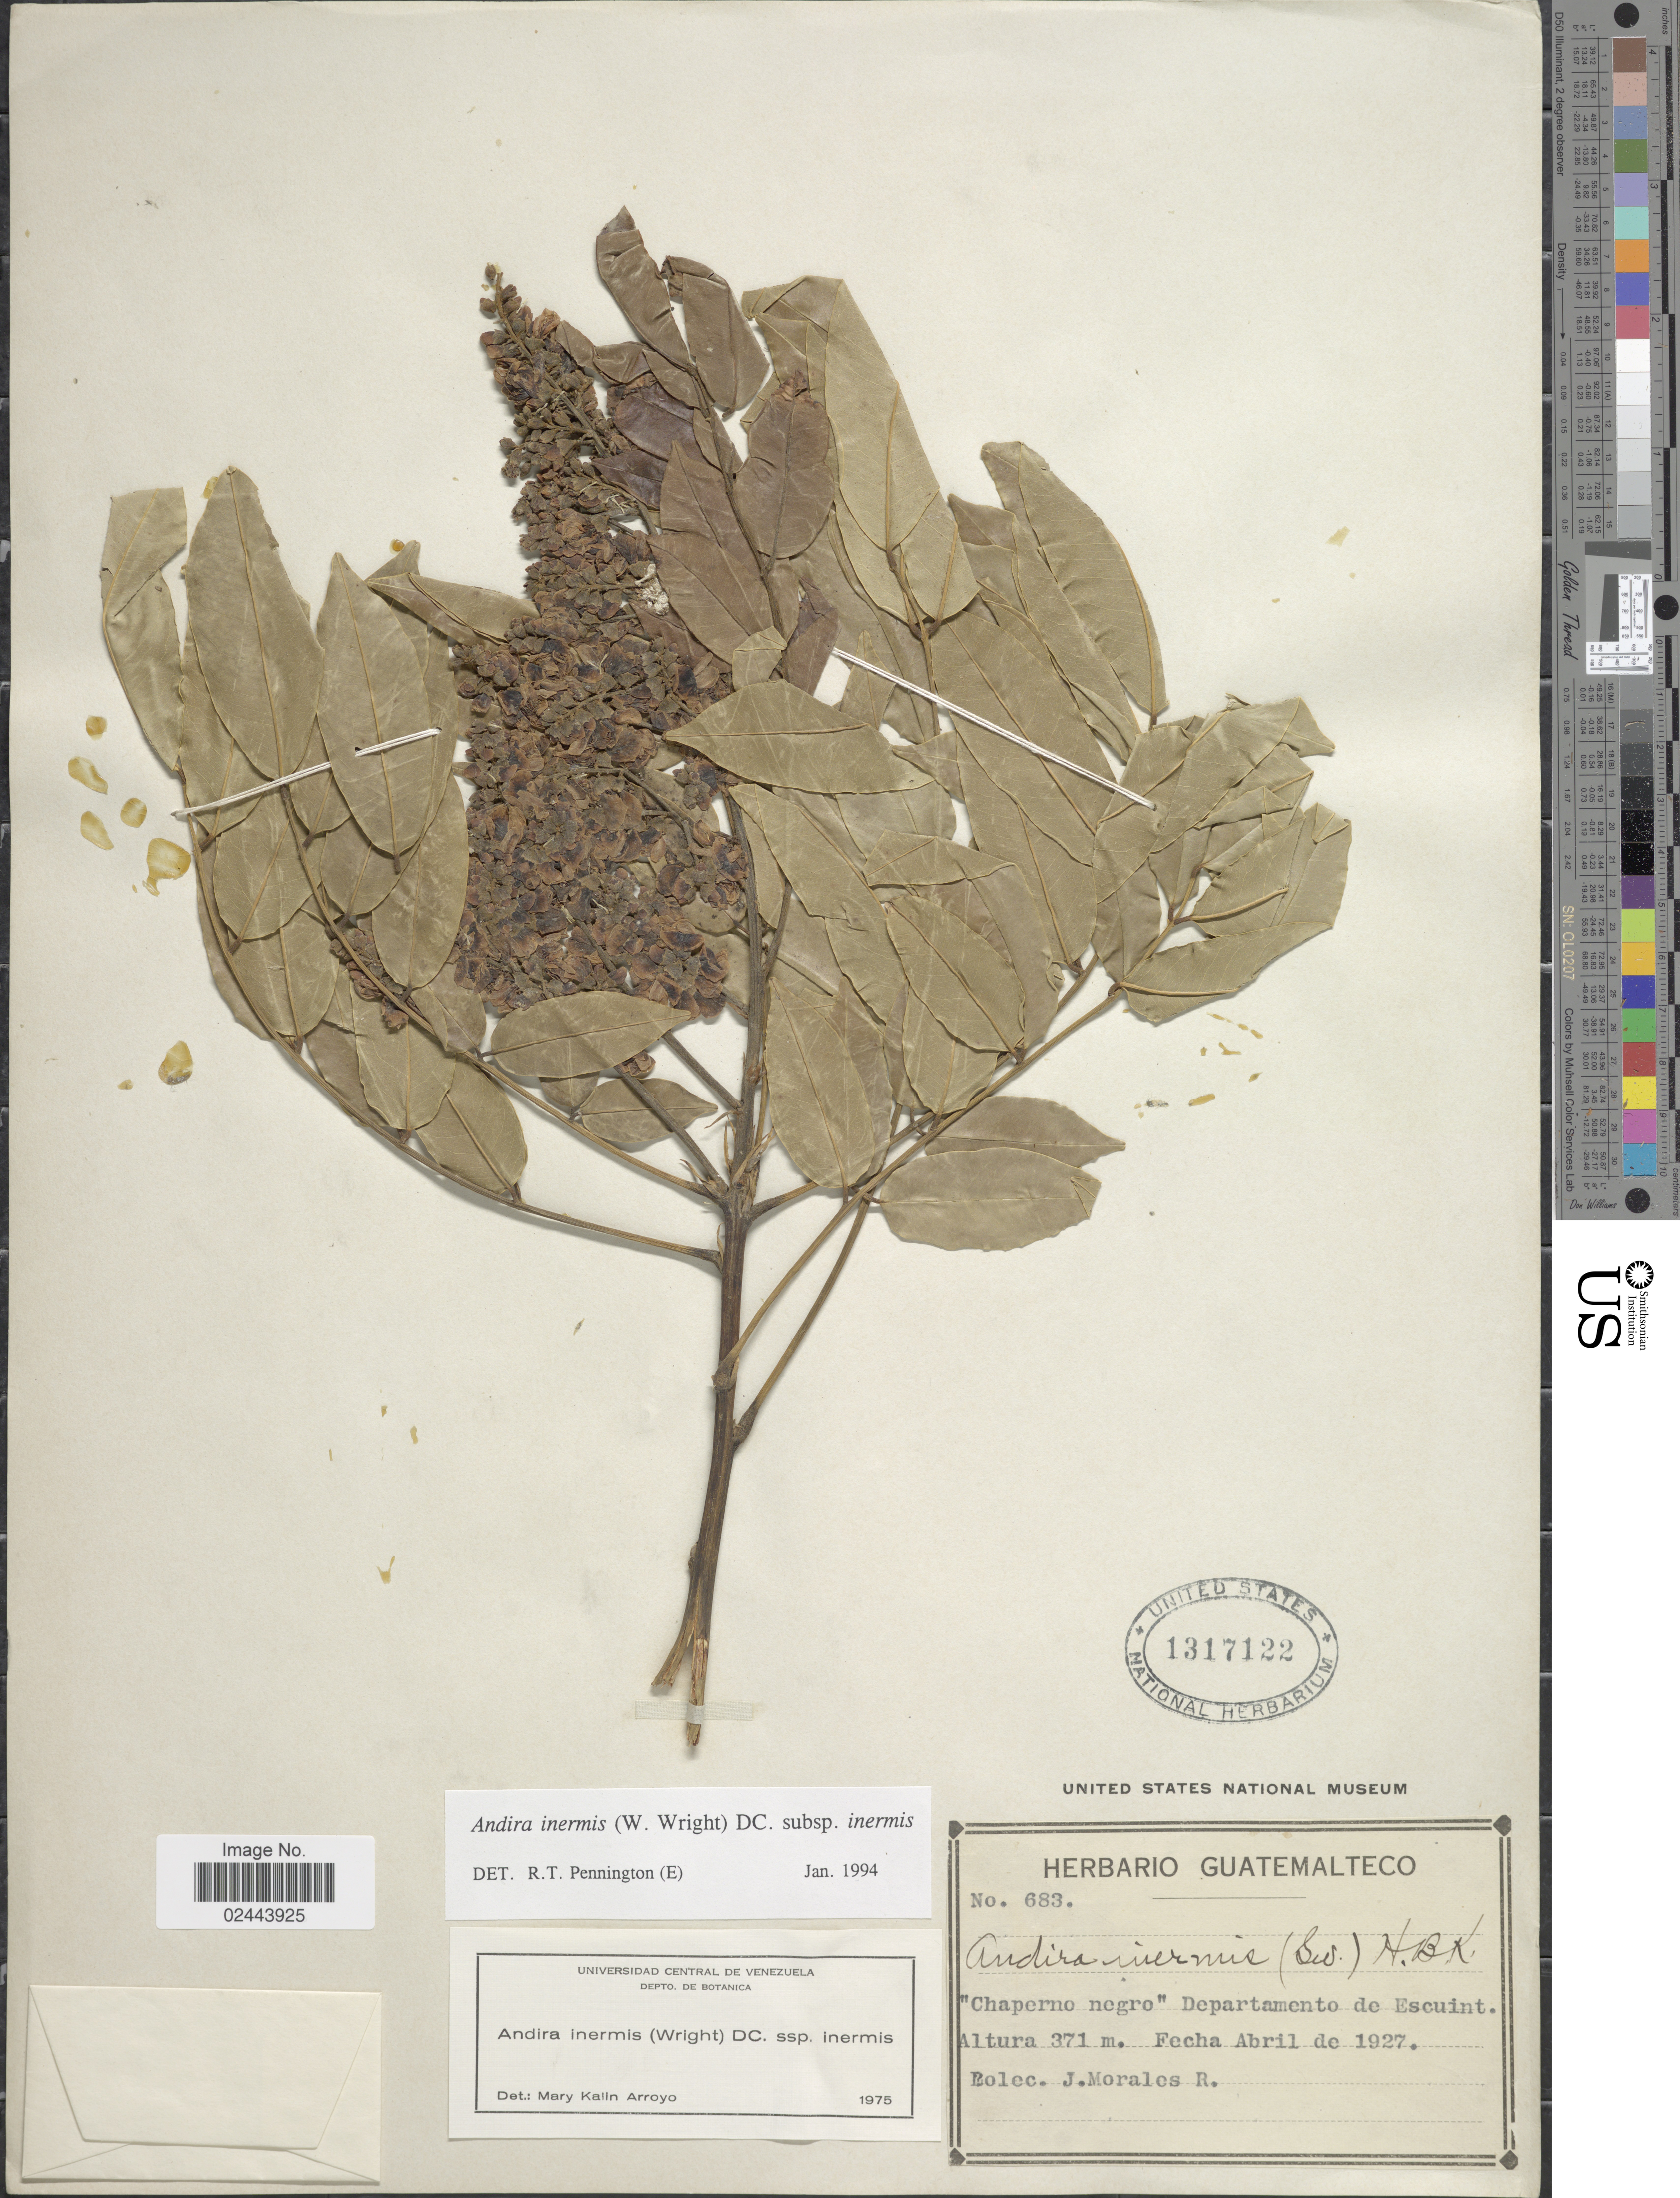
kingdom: Plantae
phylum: Tracheophyta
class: Magnoliopsida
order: Fabales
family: Fabaceae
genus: Andira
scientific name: Andira inermis subsp. inermis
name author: (W. Wright) Kunth ex DC.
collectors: J. Morales R.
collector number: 683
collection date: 1927-04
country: Guatemala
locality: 'Chaperno negro' Departamento de Escuint.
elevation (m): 371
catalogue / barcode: US 1317122